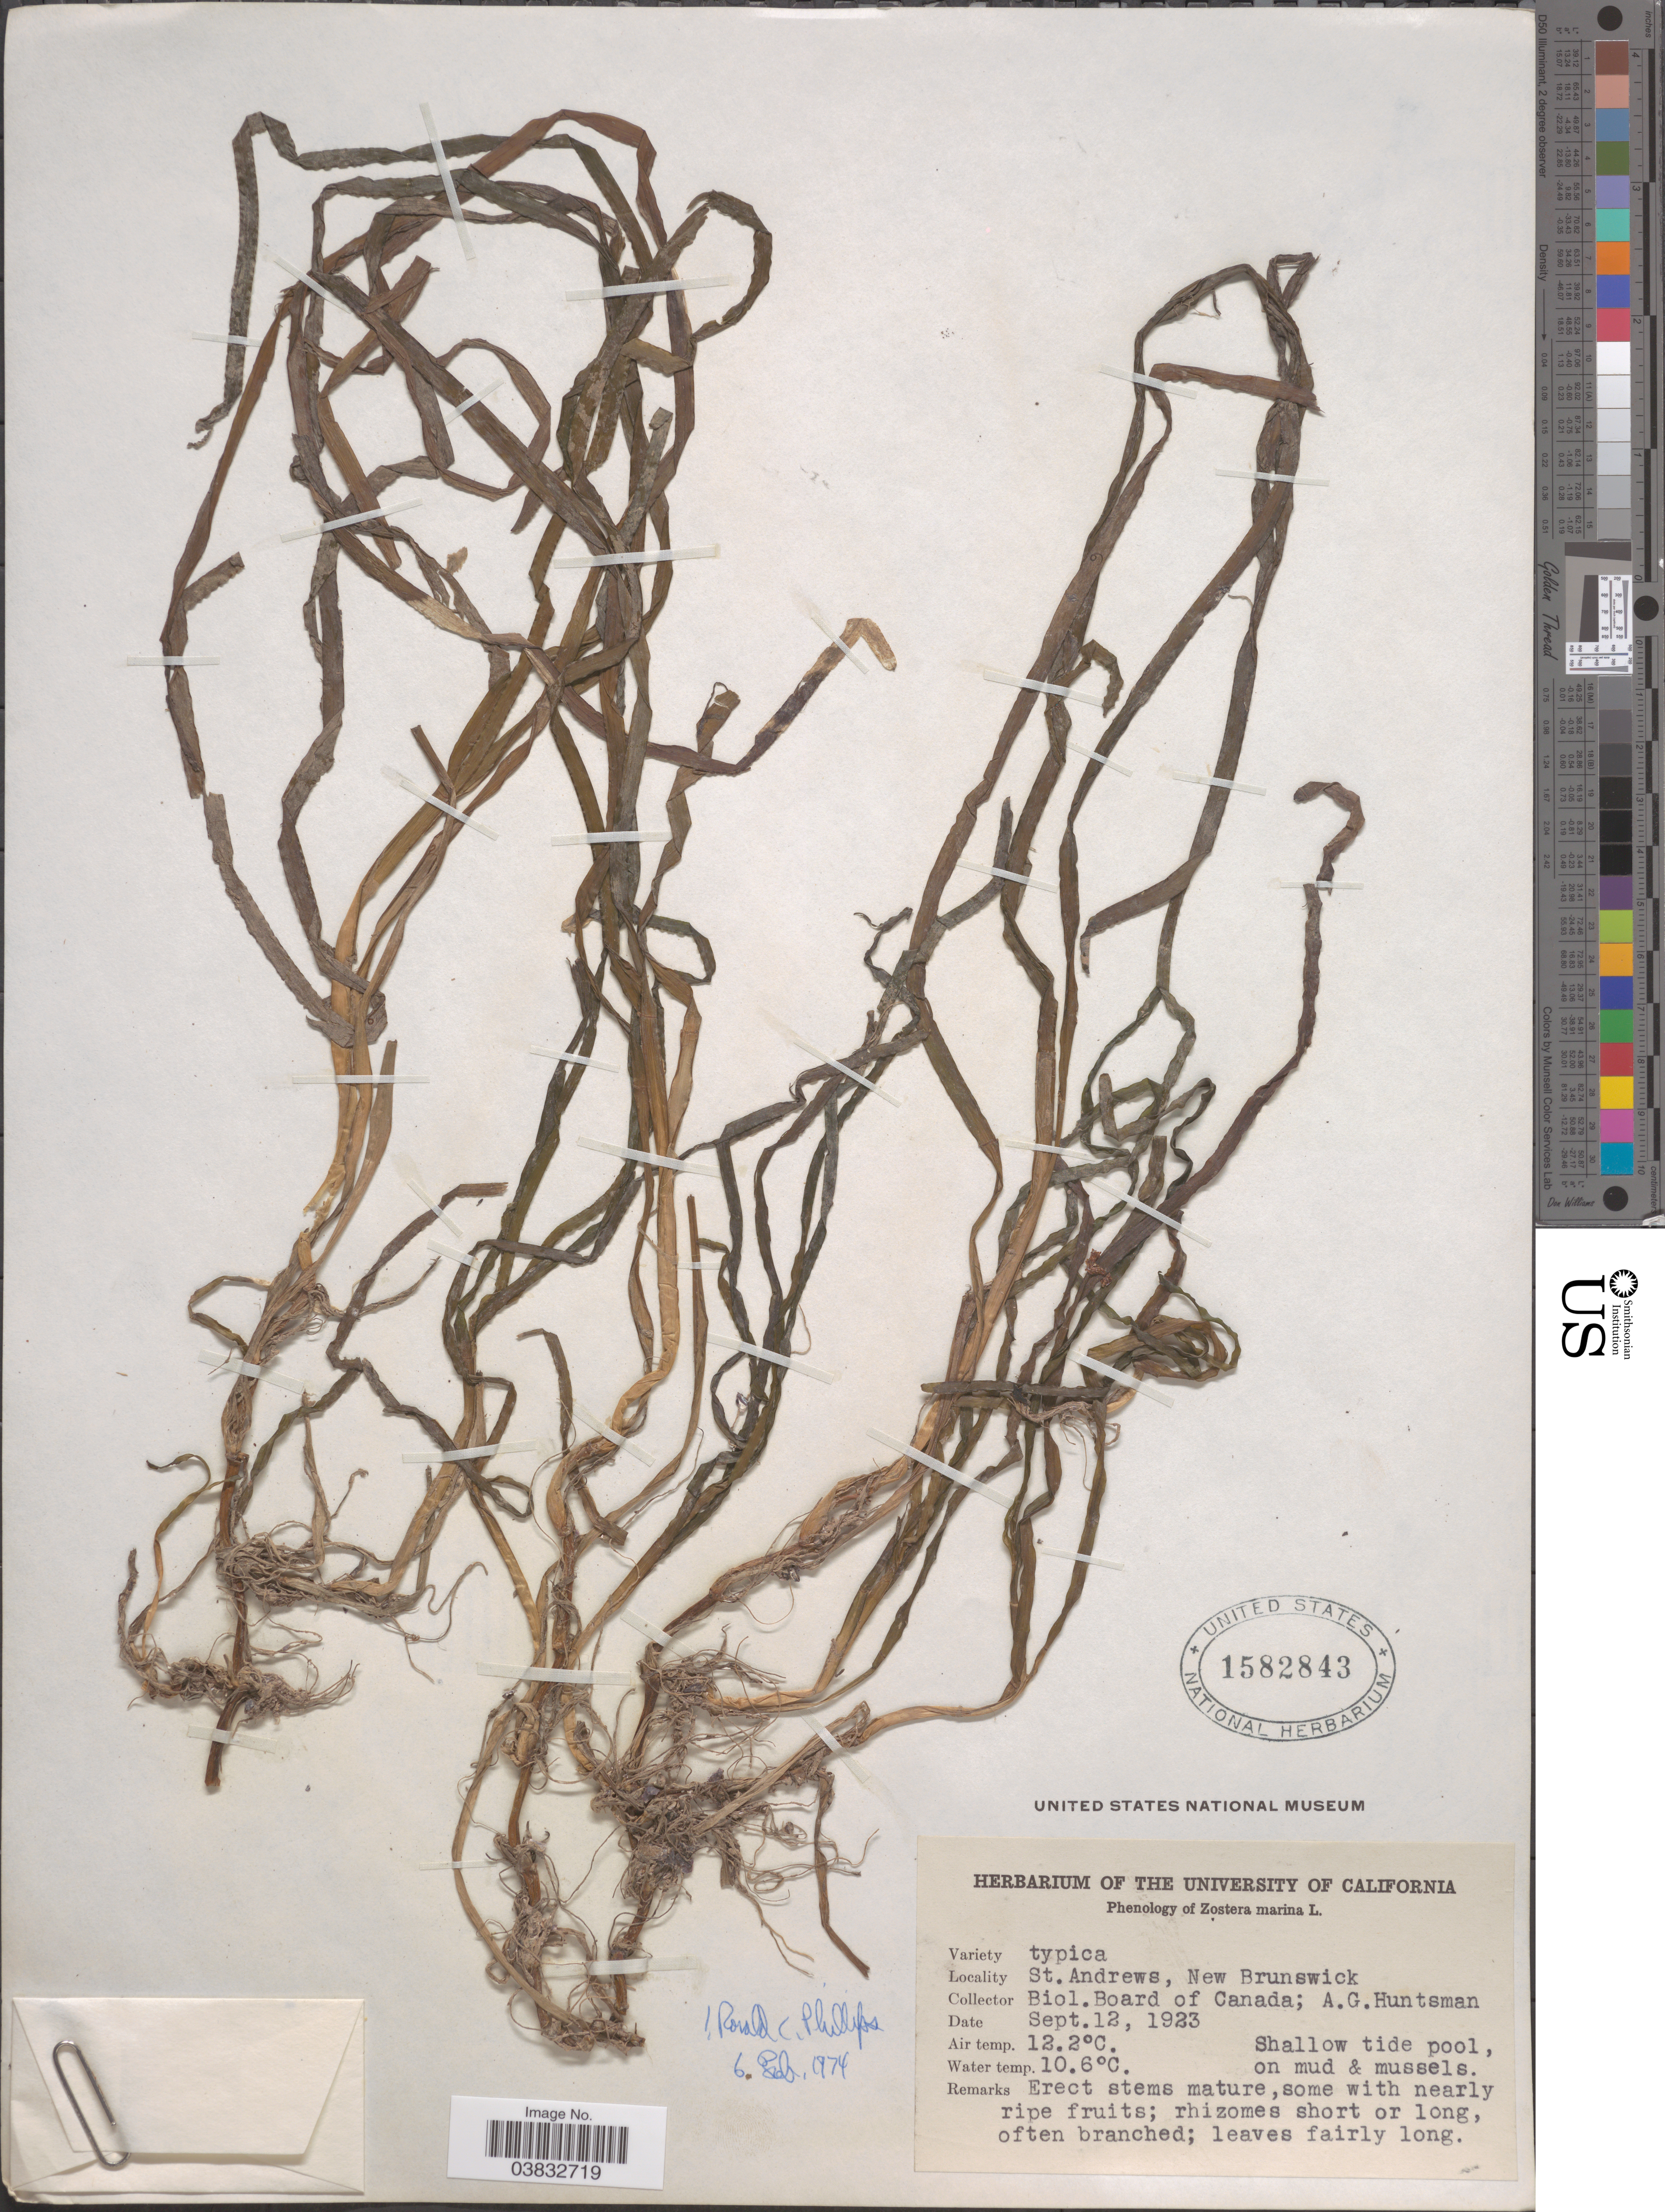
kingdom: Plantae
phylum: Tracheophyta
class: Liliopsida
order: Alismatales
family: Zosteraceae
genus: Zostera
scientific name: Zostera marina var. marina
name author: L.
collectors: A. Huntsman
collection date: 1923-09-12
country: Canada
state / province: New Brunswick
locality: St. Andrews.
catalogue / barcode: US 1582843